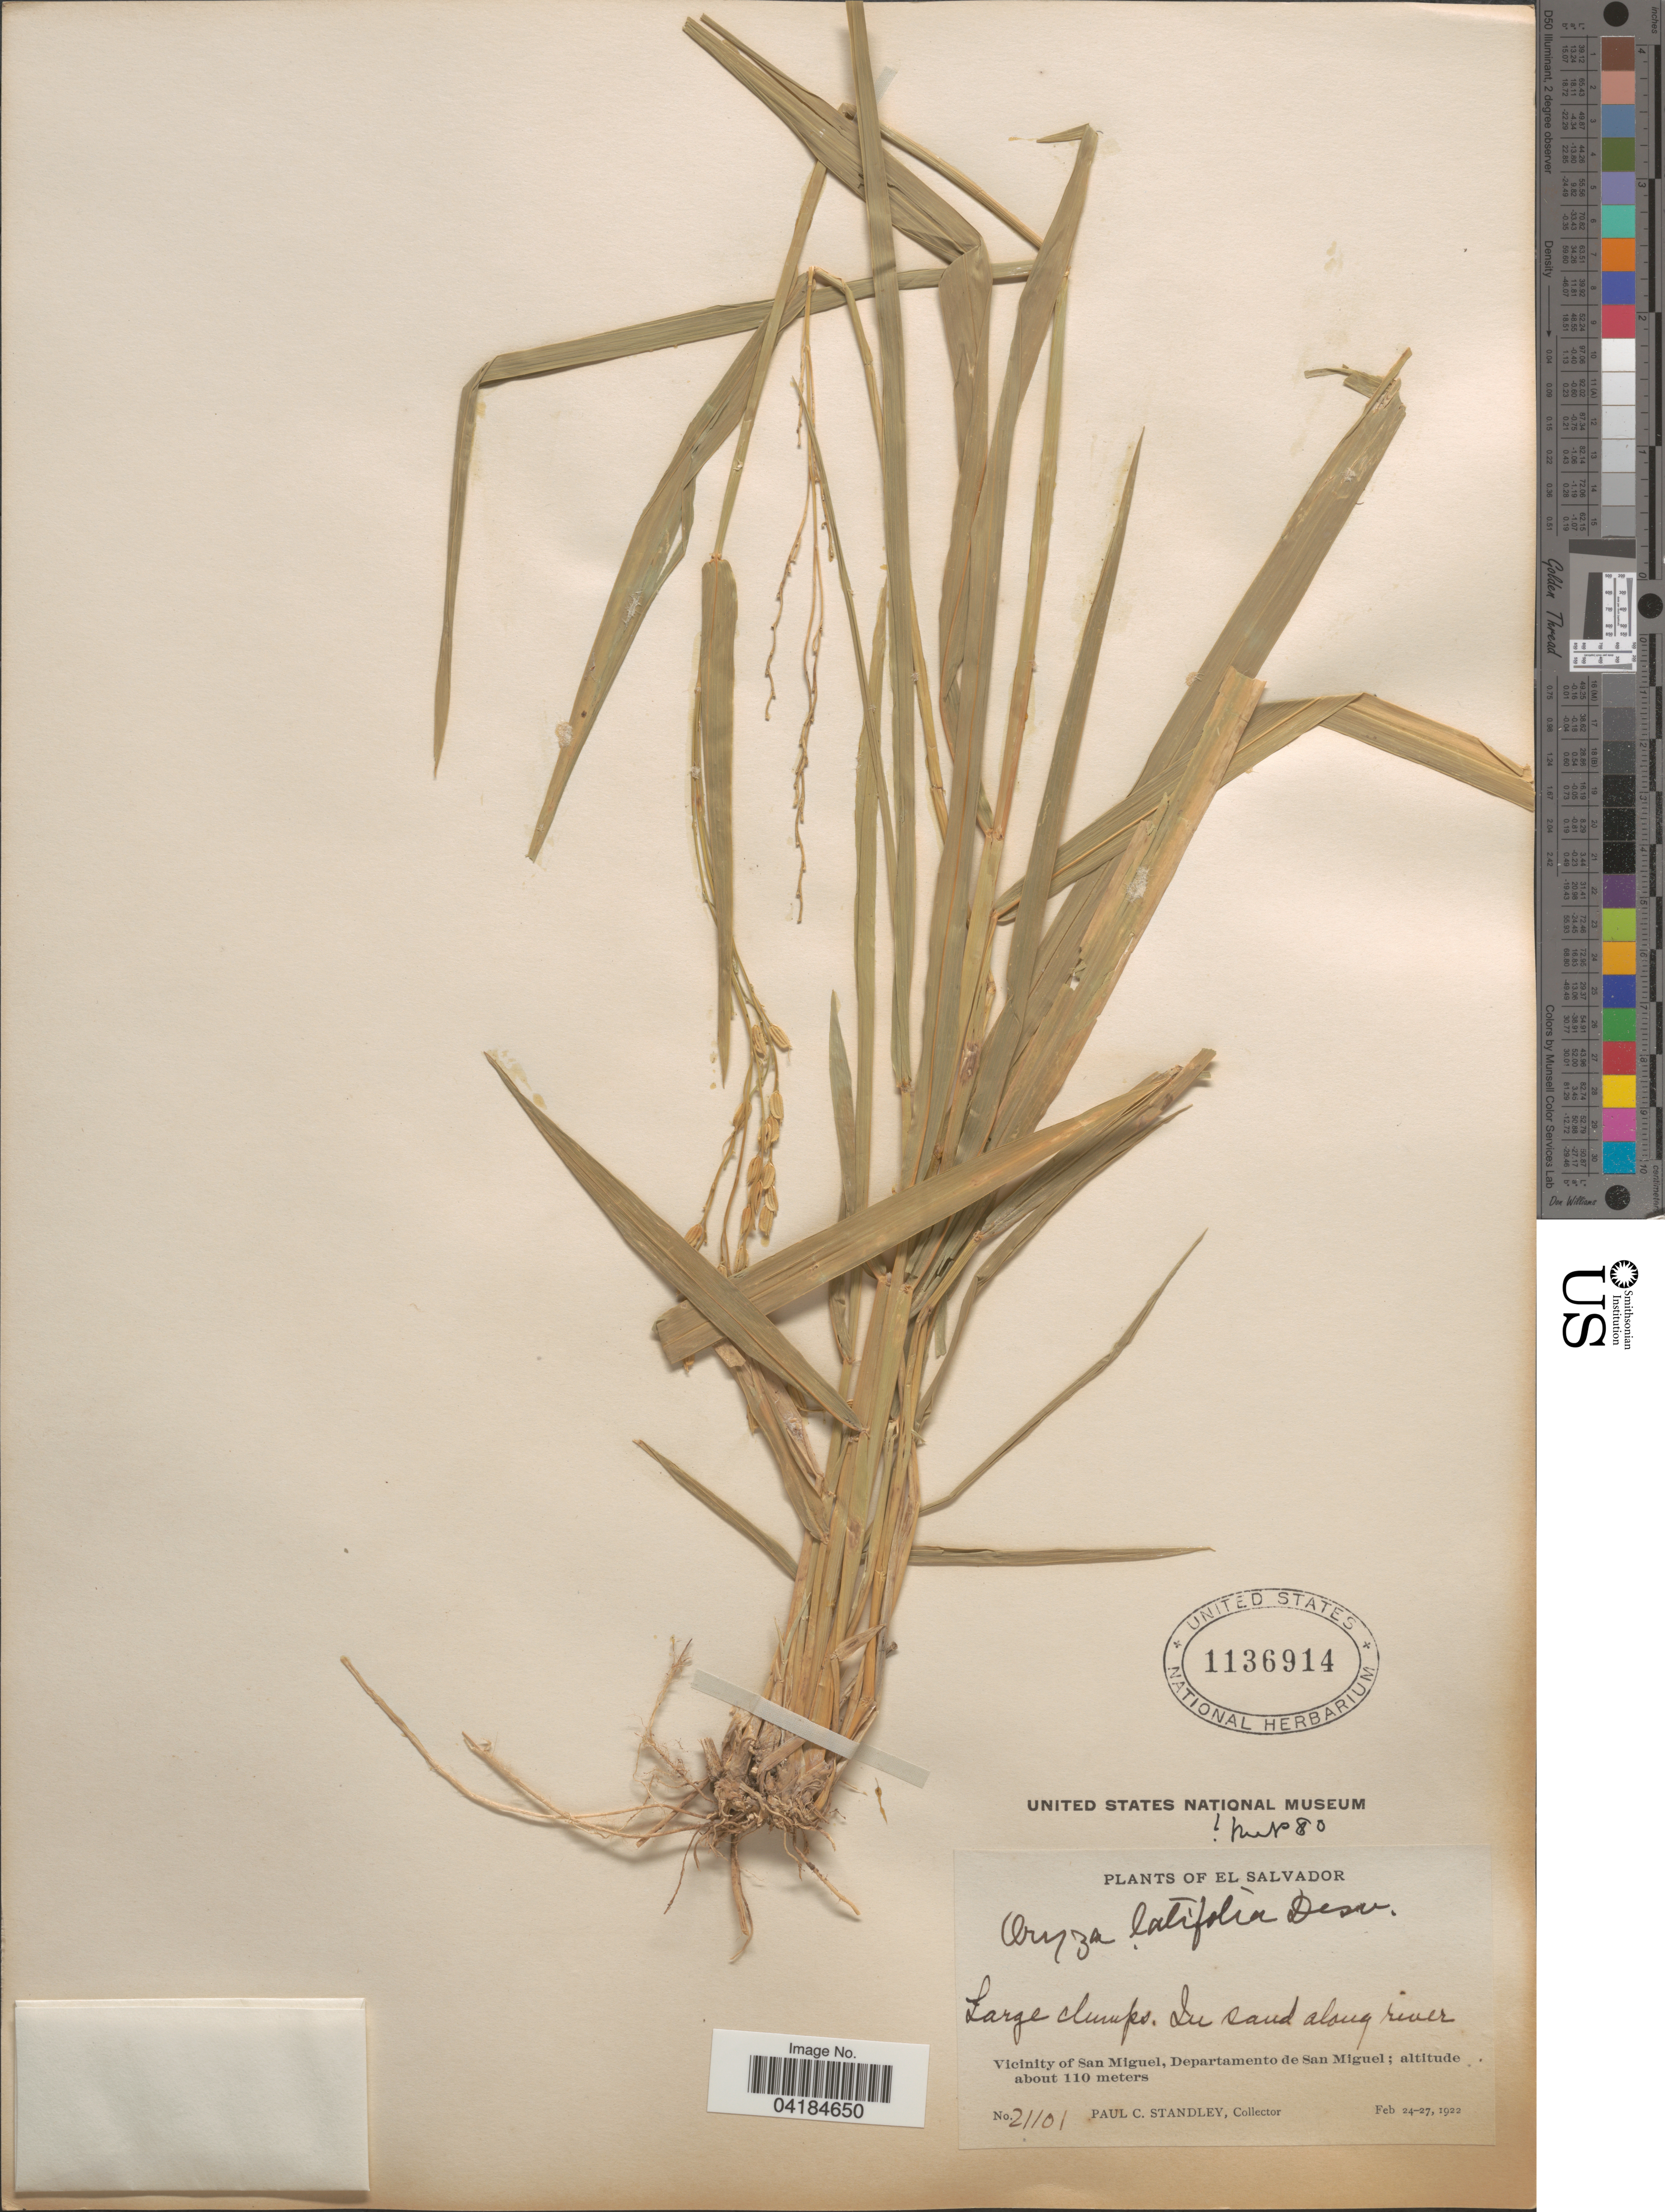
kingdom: Plantae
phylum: Tracheophyta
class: Liliopsida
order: Poales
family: Poaceae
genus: Oryza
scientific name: Oryza latifolia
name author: Desv.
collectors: P. C. Standley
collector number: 21101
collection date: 1922-02-24/1922-02-27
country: El Salvador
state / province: San Miguel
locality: Vicinity of San Miguel, Departamento de San Miguel.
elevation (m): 110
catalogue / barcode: US 1136914